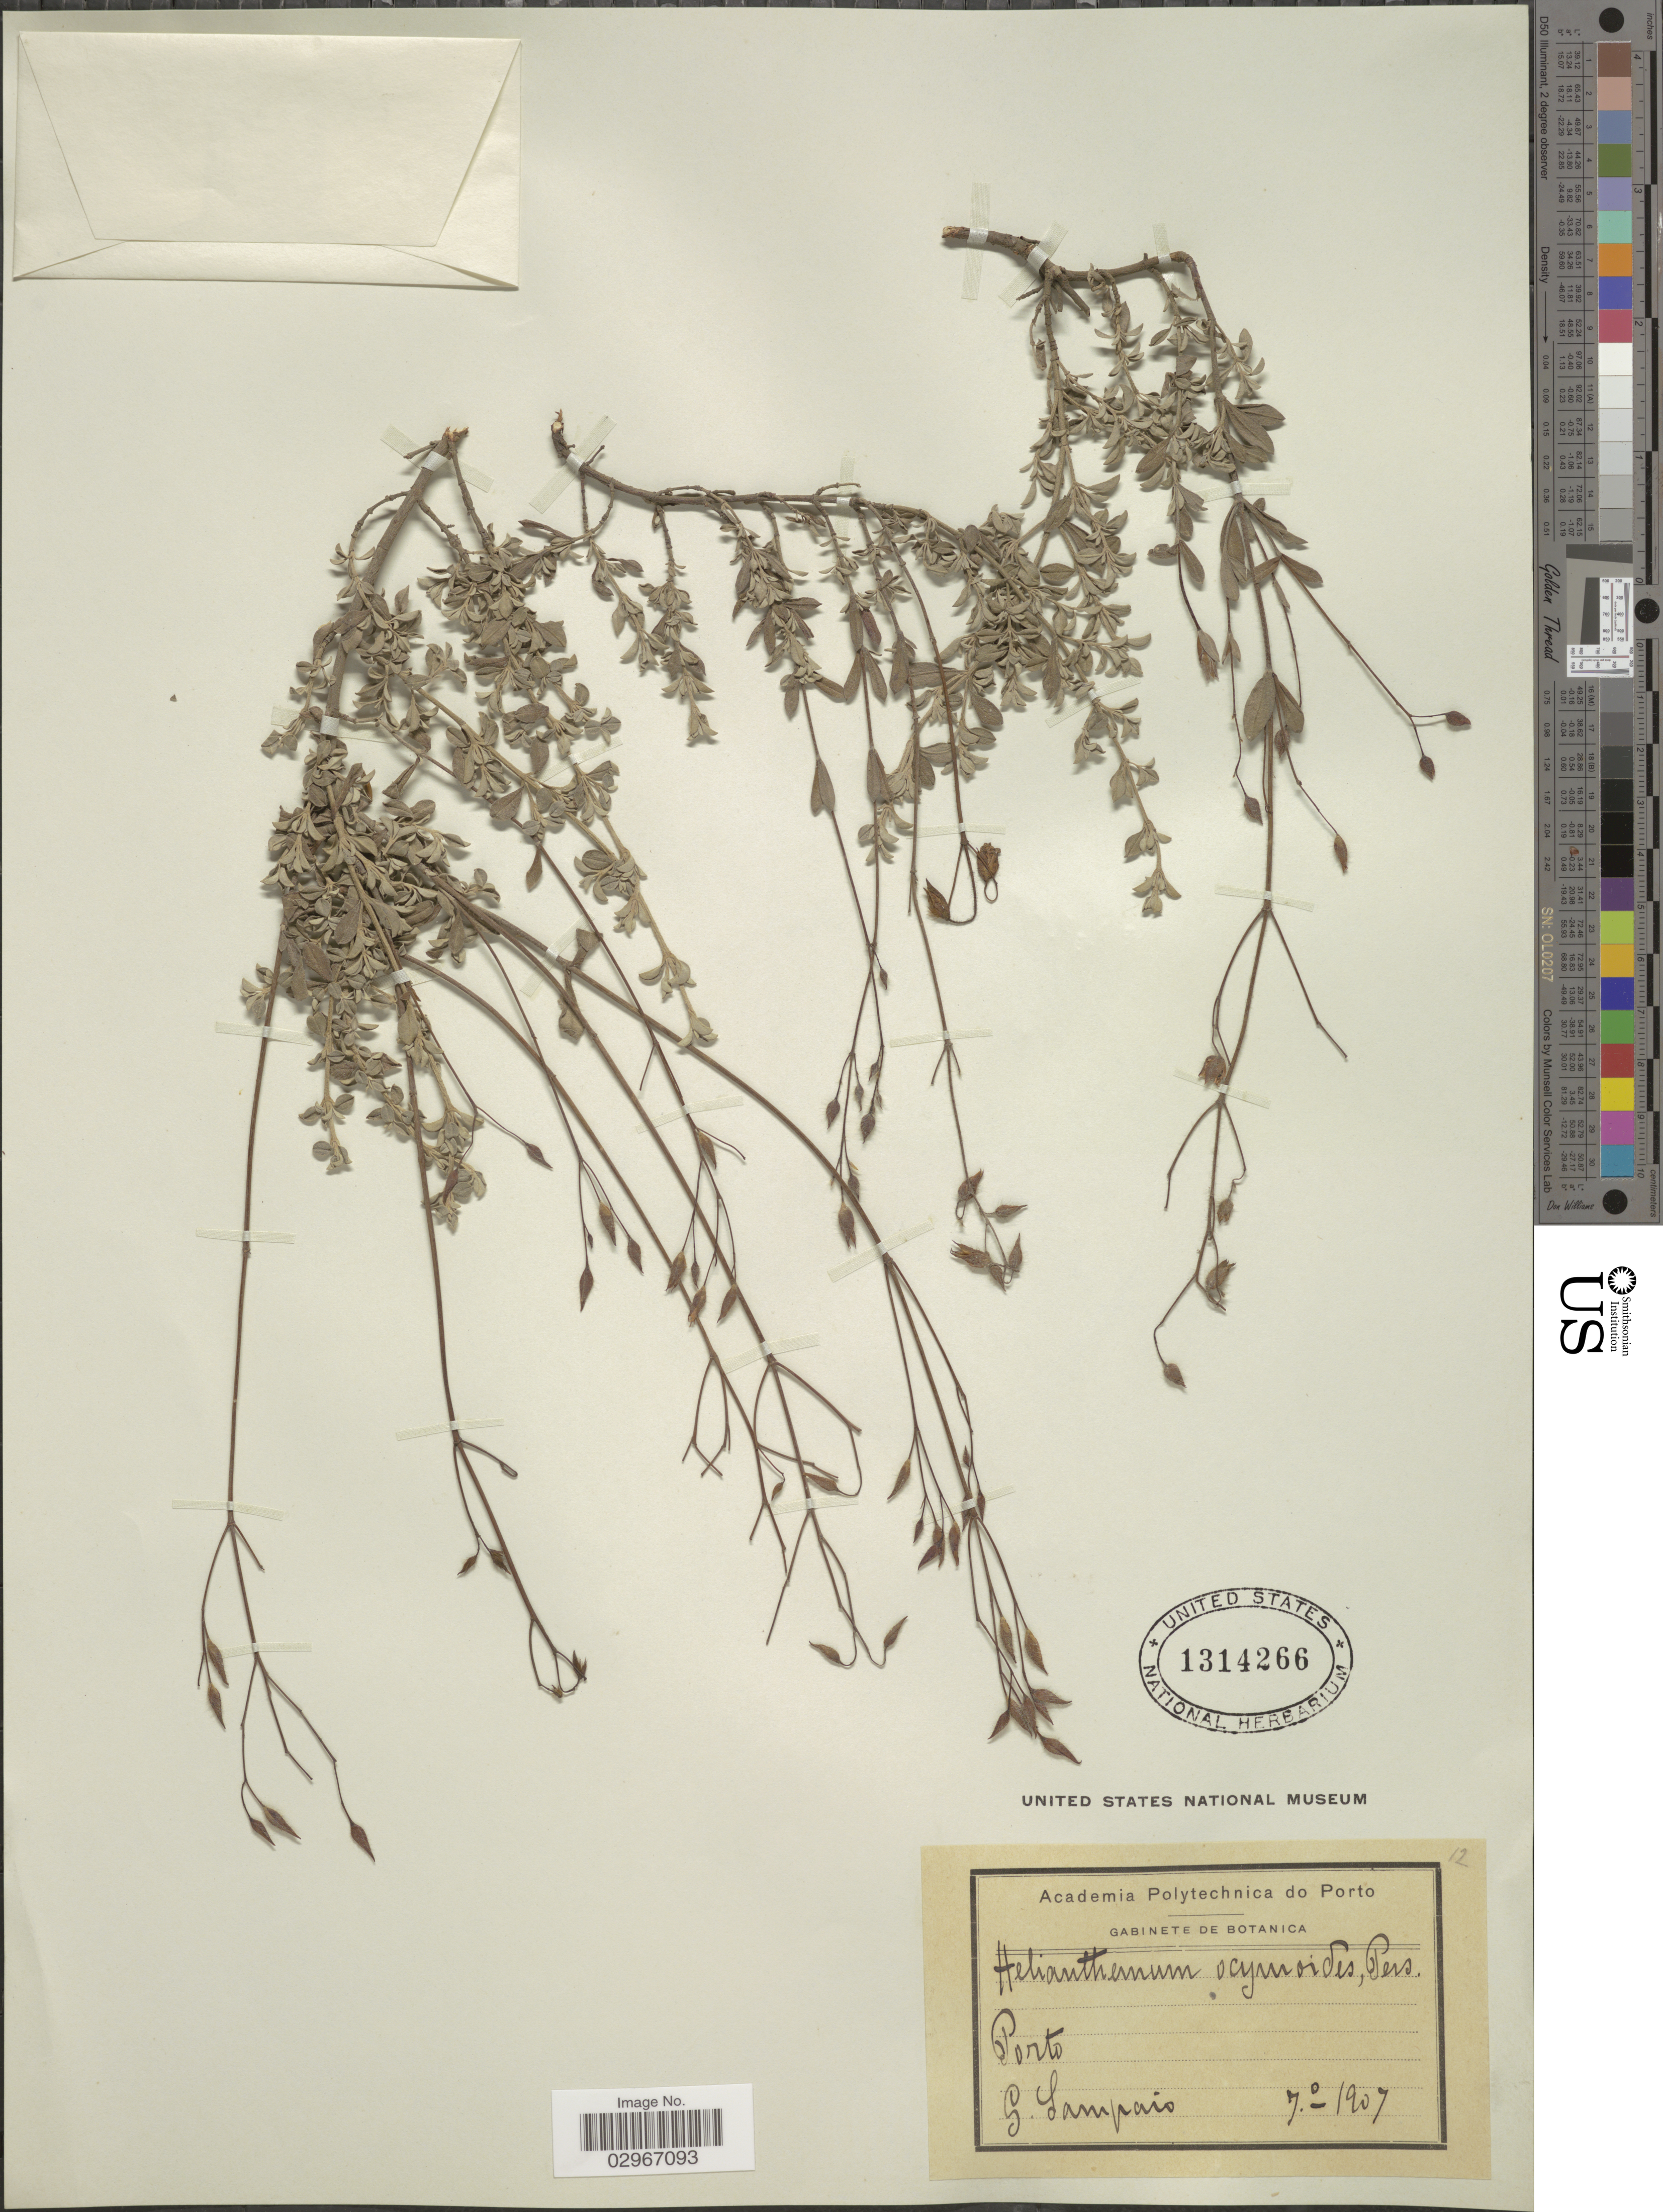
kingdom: Plantae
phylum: Tracheophyta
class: Magnoliopsida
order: Malvales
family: Cistaceae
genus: Helianthemum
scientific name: Helianthemum ocymoides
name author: (Lam.) Pers.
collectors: G. A. Sampaio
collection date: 1907-07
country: Portugal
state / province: Porto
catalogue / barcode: US 1314266